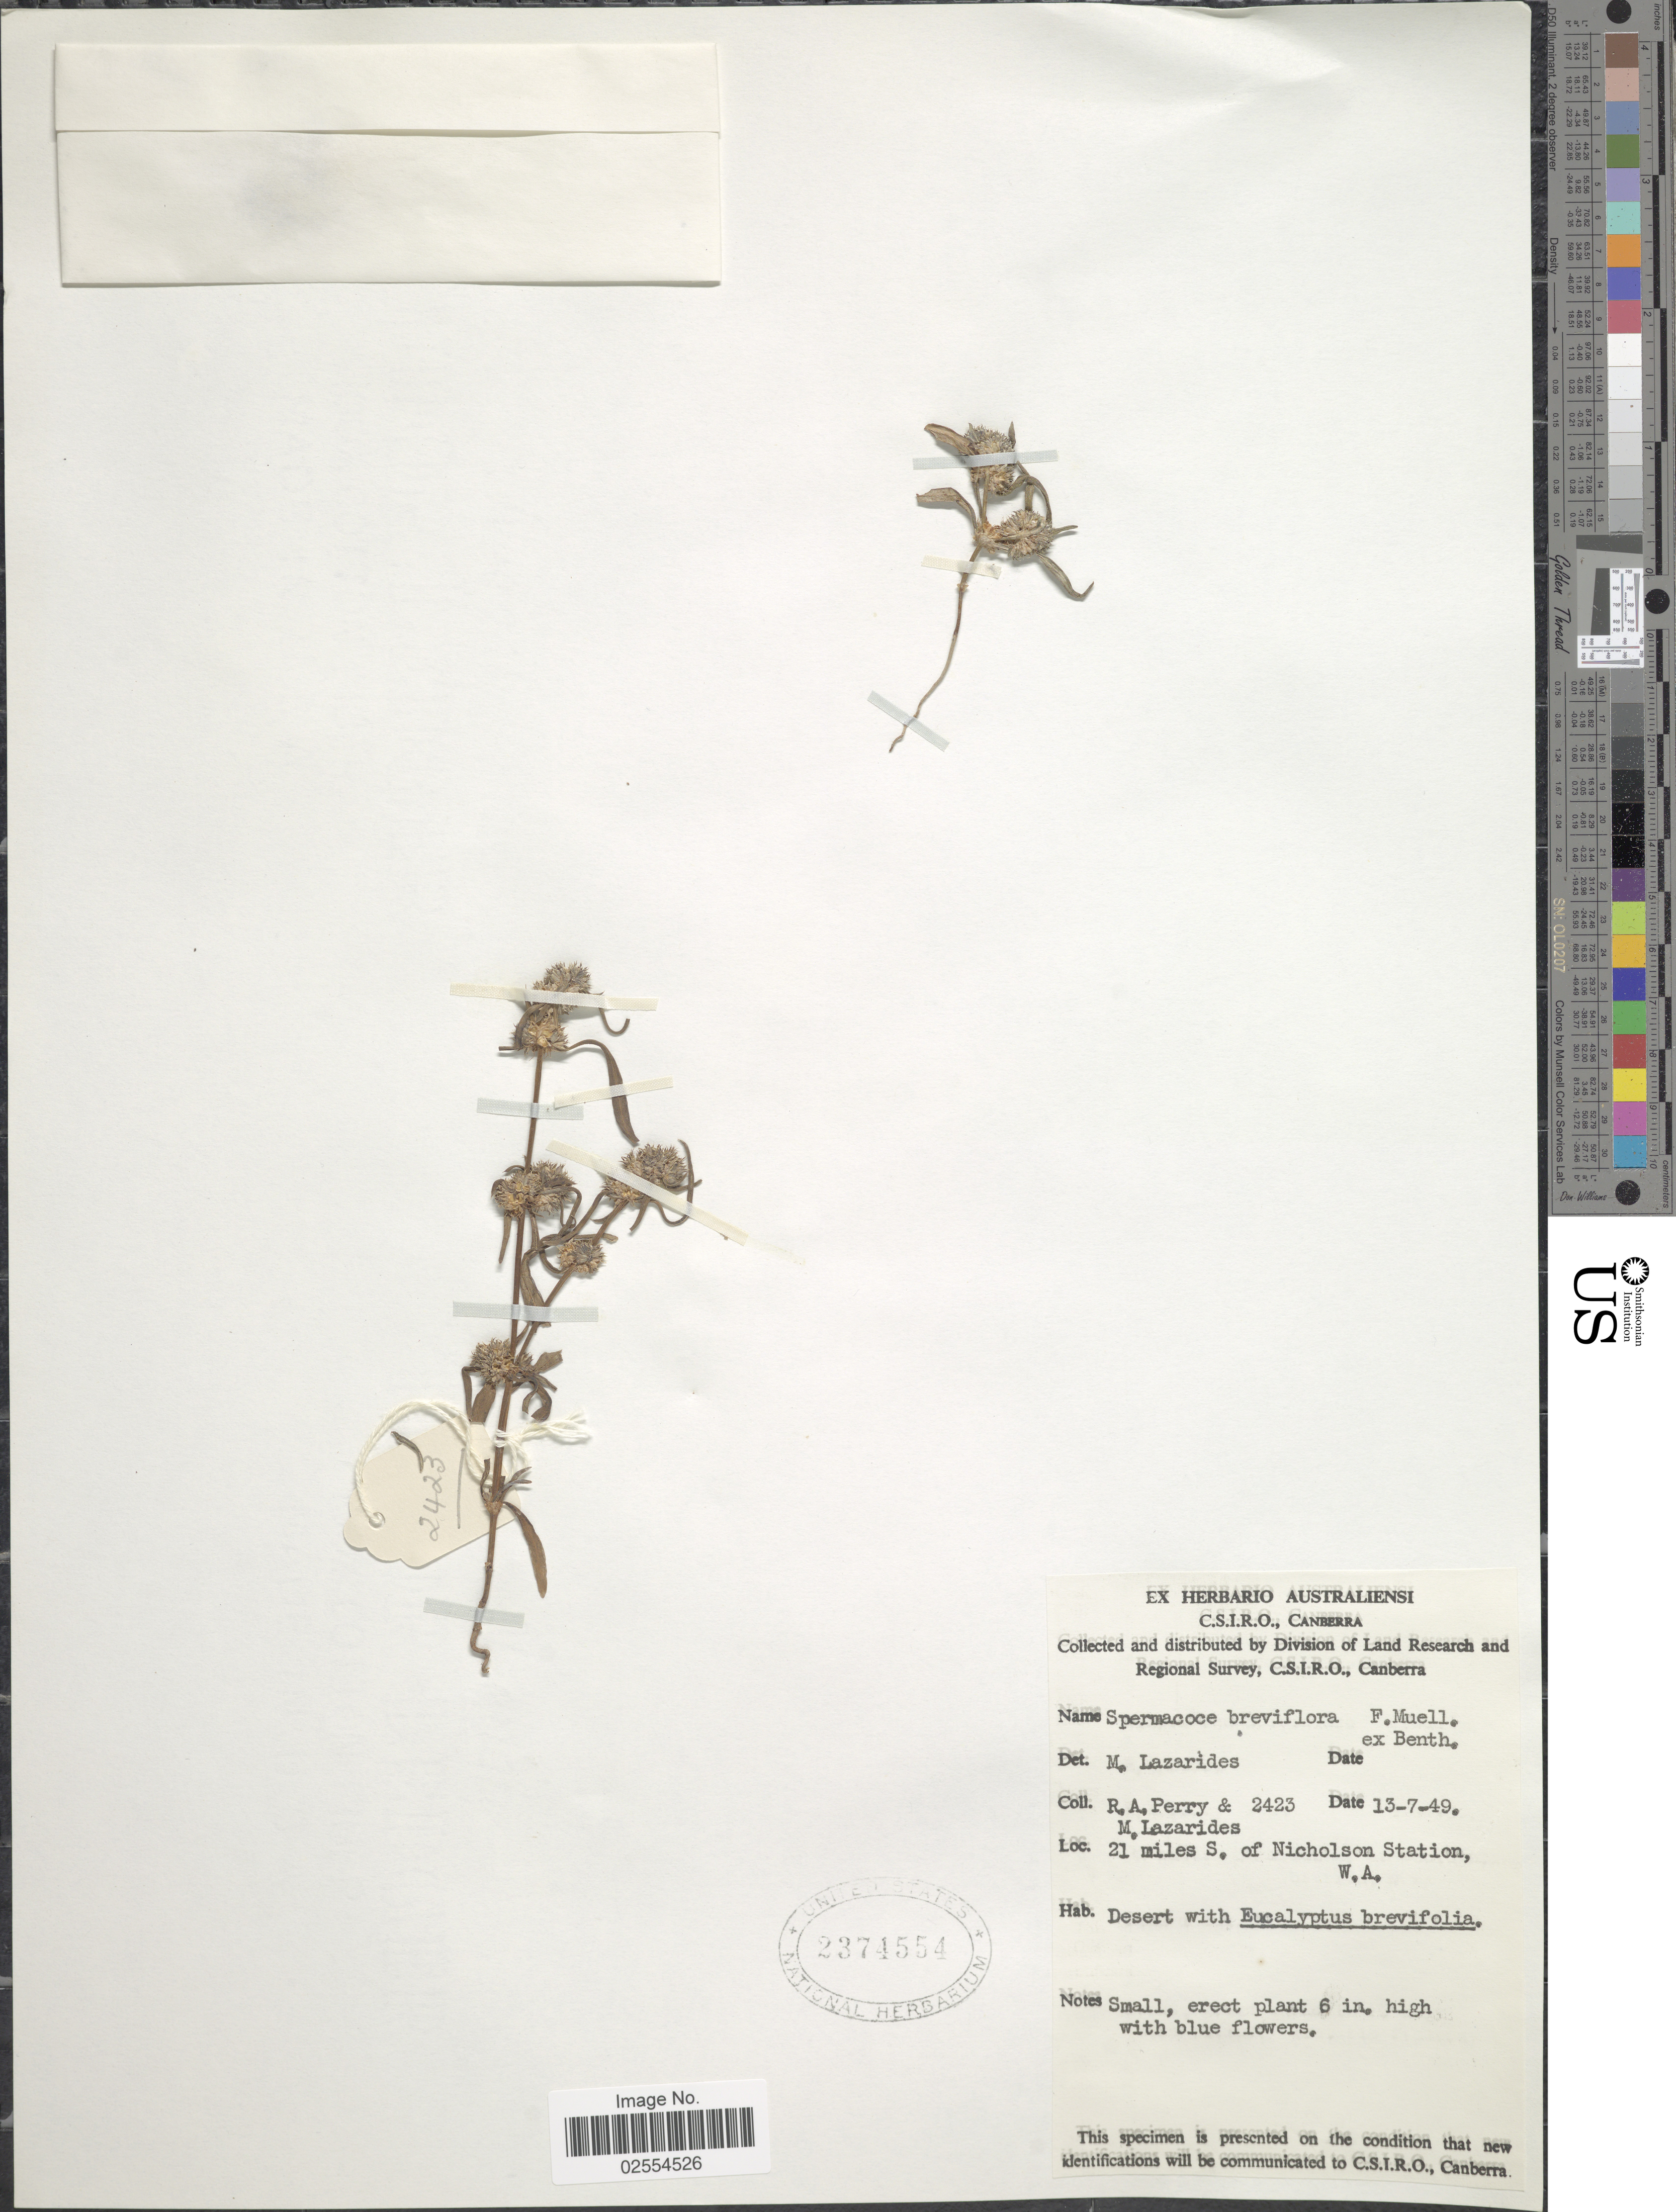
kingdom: Plantae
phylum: Tracheophyta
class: Magnoliopsida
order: Gentianales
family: Rubiaceae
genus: Spermacoce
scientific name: Spermacoce breviflora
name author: F. Muell. ex Benth.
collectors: Perry, R. A. & M. Lazarides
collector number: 2423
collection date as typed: Transcribed d/m/y: 13/7/49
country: Australia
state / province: Western Australia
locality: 21 miles S. of Nicholson Station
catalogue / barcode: US 2374554